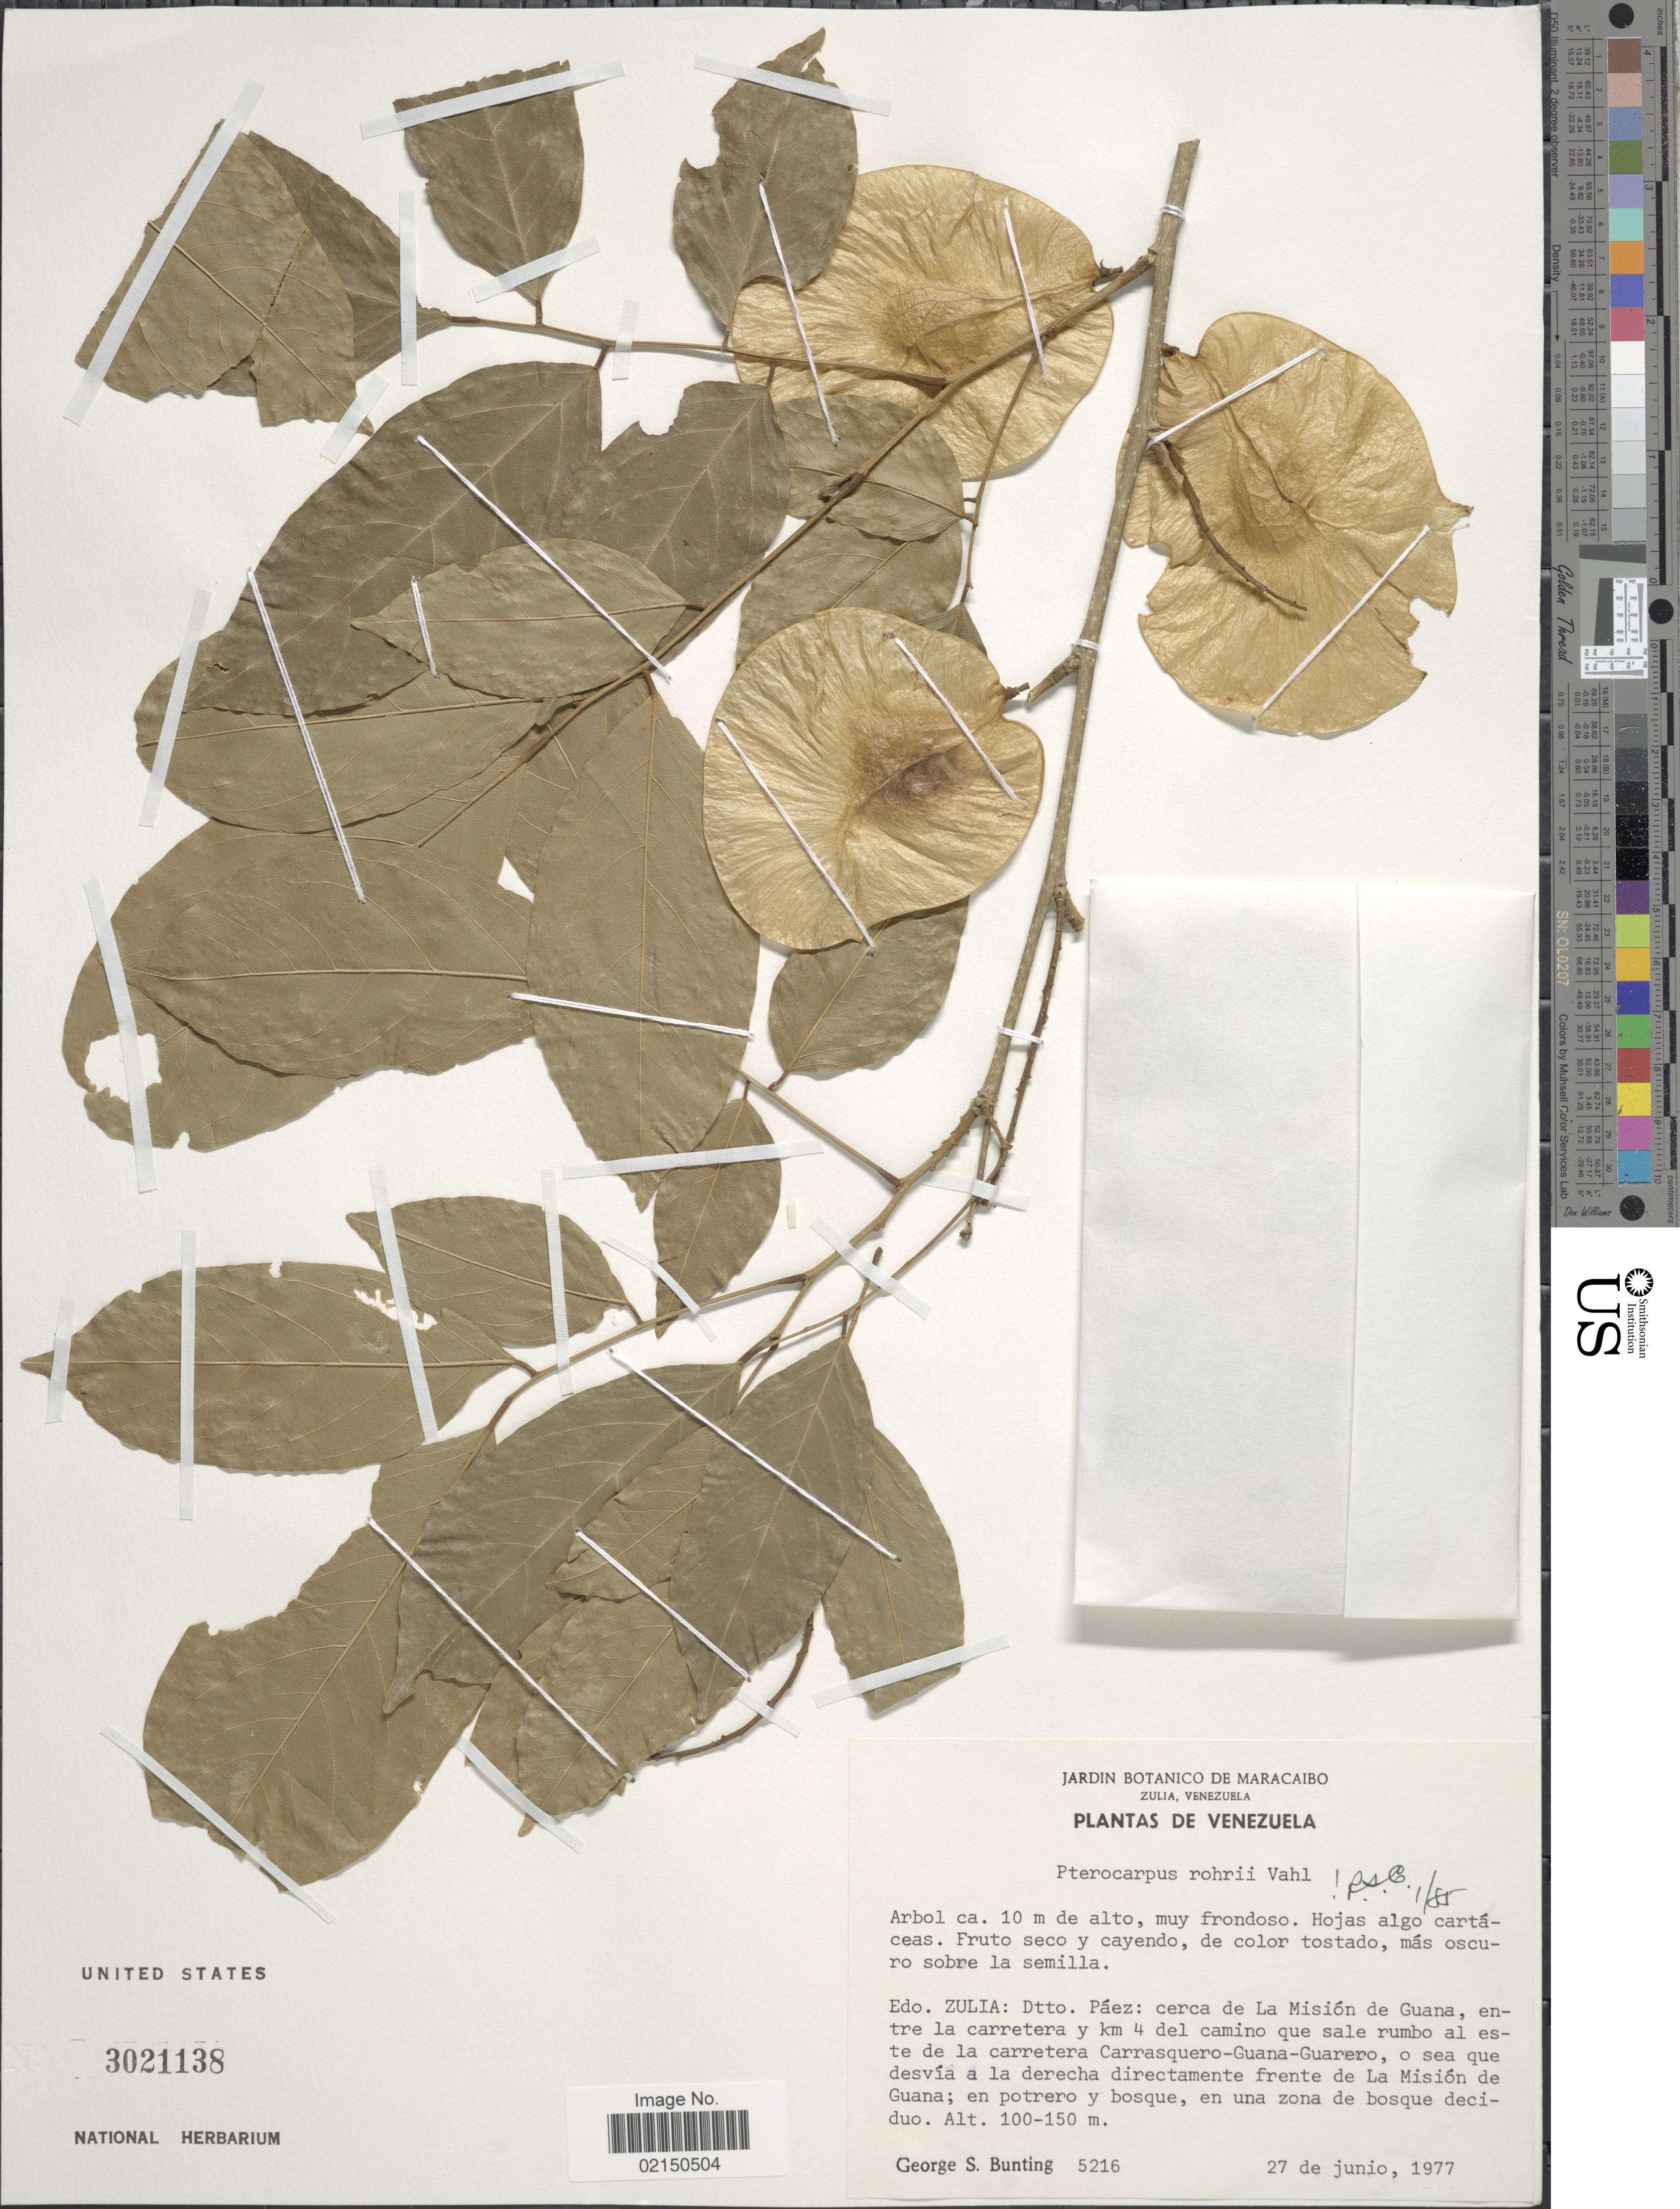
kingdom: Plantae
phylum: Tracheophyta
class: Magnoliopsida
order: Fabales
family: Fabaceae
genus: Pterocarpus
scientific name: Pterocarpus rohrii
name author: Vahl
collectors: G. S. Bunting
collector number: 5216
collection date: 1977-06-27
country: Venezuela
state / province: Zulia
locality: Dtto. Paez: cerca de La Mision de Guana, entre la carretera y km 4 del camino que sale rumbo al este de la carretera Carrasquero-Guana-Guarero, o sea que desvia a la derecha directamente frente de La Mision de Guana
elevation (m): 100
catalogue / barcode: US 3021138